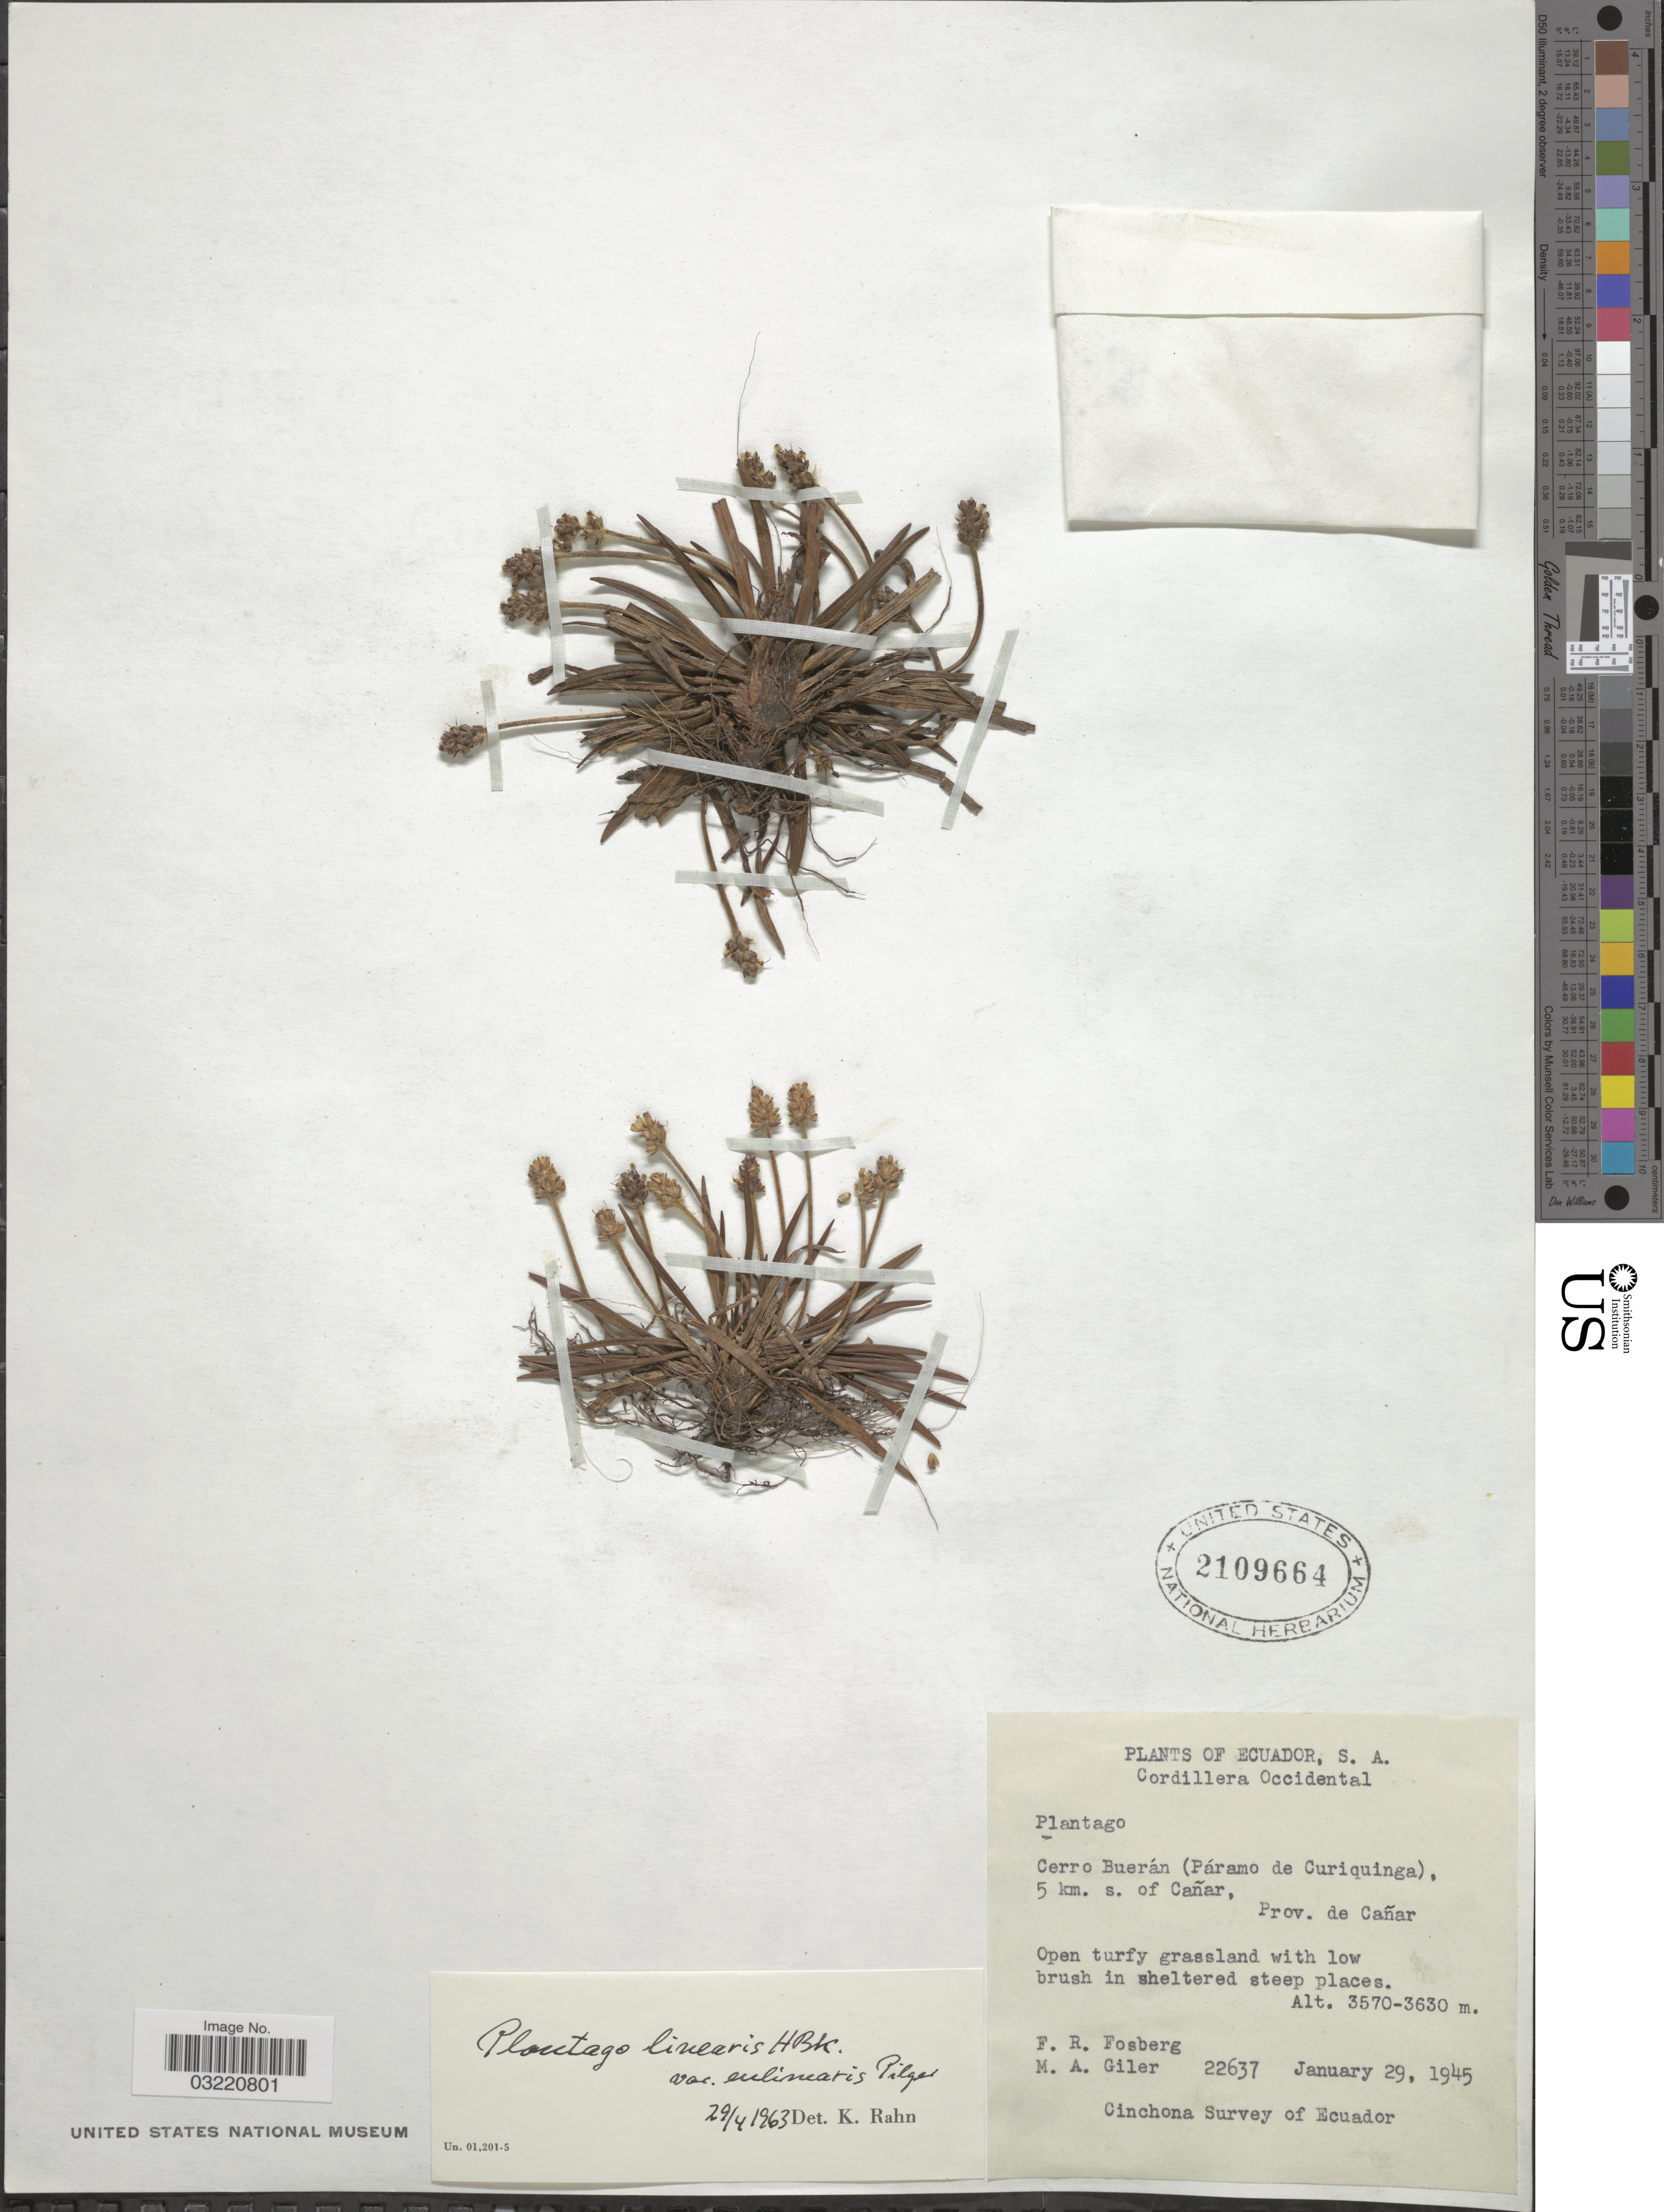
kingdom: Plantae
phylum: Tracheophyta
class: Magnoliopsida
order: Lamiales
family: Plantaginaceae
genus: Plantago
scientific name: Plantago linearis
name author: Kunth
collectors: F. R. Fosberg & M. Giler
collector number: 22637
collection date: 1945-01-29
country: Ecuador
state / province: Cañar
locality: Cordillera Occidental. Cerro Buerán (Páramo de Curiquinga), 5 km. s. of Canãr.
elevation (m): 3570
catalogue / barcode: US 2109664